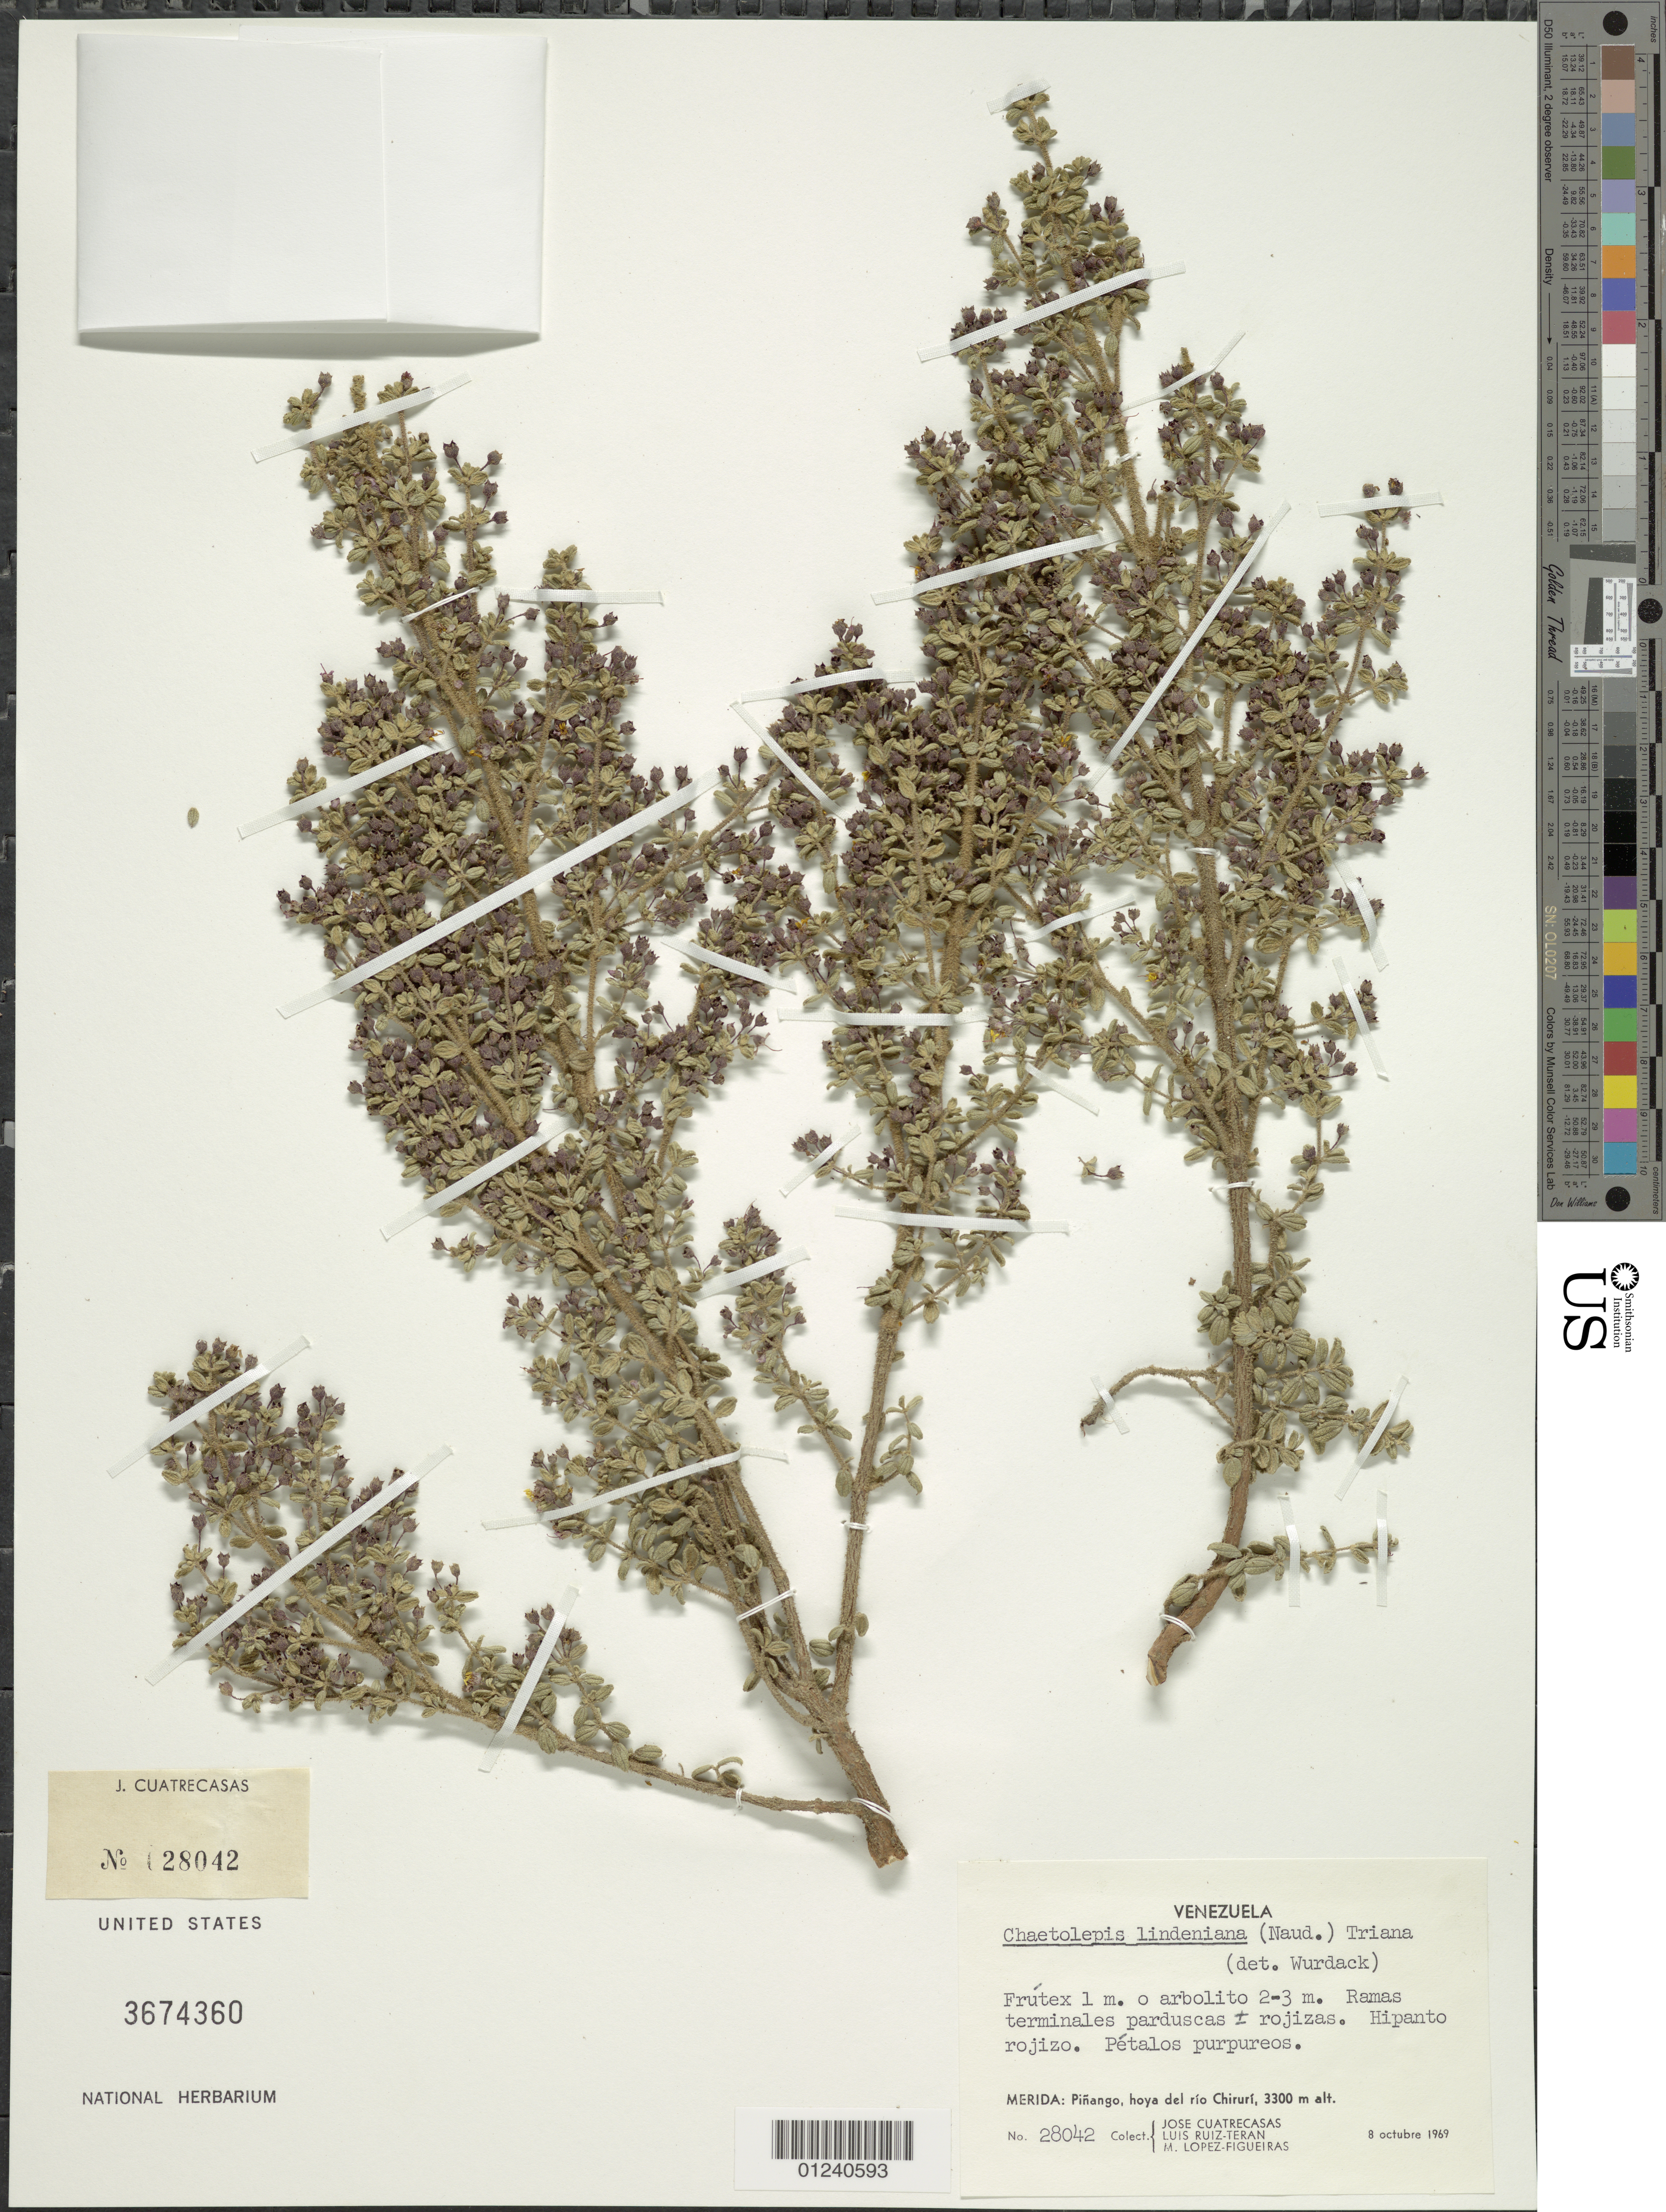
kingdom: Plantae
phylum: Tracheophyta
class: Magnoliopsida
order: Myrtales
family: Melastomataceae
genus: Chaetolepis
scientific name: Chaetolepis lindeniana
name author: (Naudin) Triana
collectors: J. Cuatrecasas, L. E. Ruíz-Terán & M. López Figueiras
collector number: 28042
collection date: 1969-10-08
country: Venezuela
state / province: Mérida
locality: Piñango, hoya del río Chirurí.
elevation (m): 3300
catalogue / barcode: US 3674360